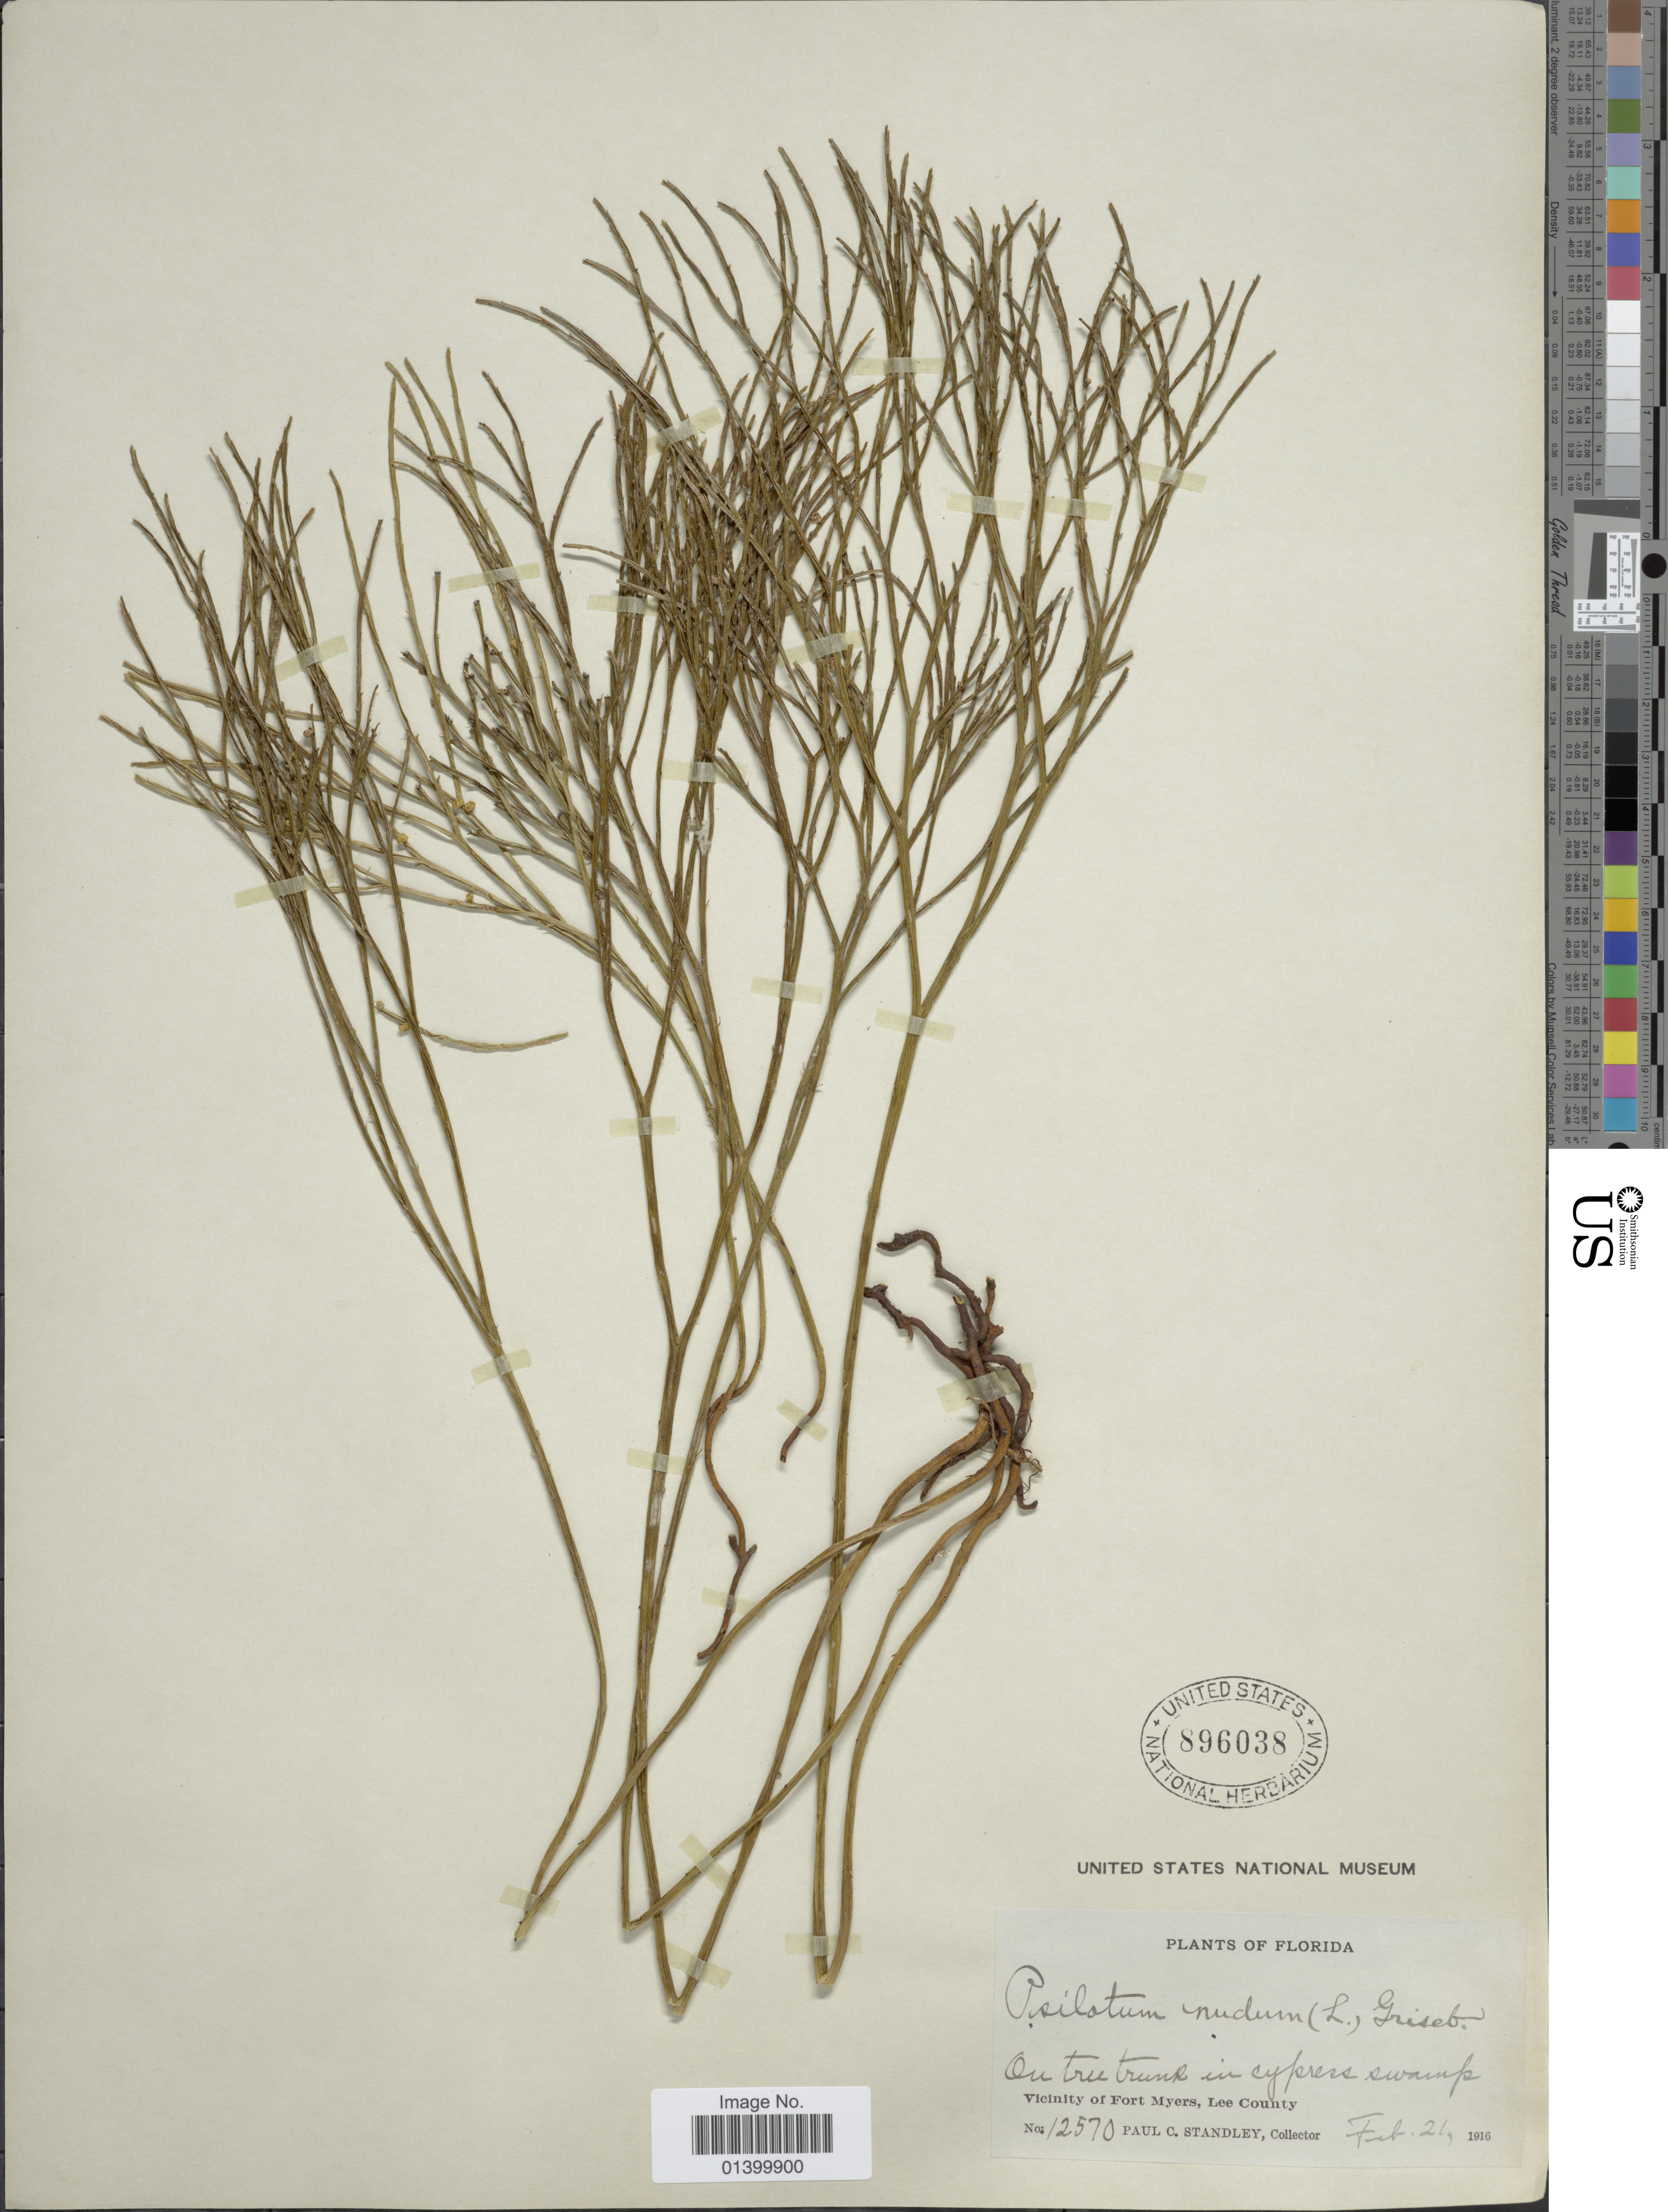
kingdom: Plantae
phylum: Tracheophyta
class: Polypodiopsida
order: Psilotales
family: Psilotaceae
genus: Psilotum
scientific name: Psilotum nudum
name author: (L.) P. Beauv.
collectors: P. C. Standley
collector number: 12570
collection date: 1916-02-21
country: United States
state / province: Florida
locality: Vicinity of Fort Myers, Lee County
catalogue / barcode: US 896038